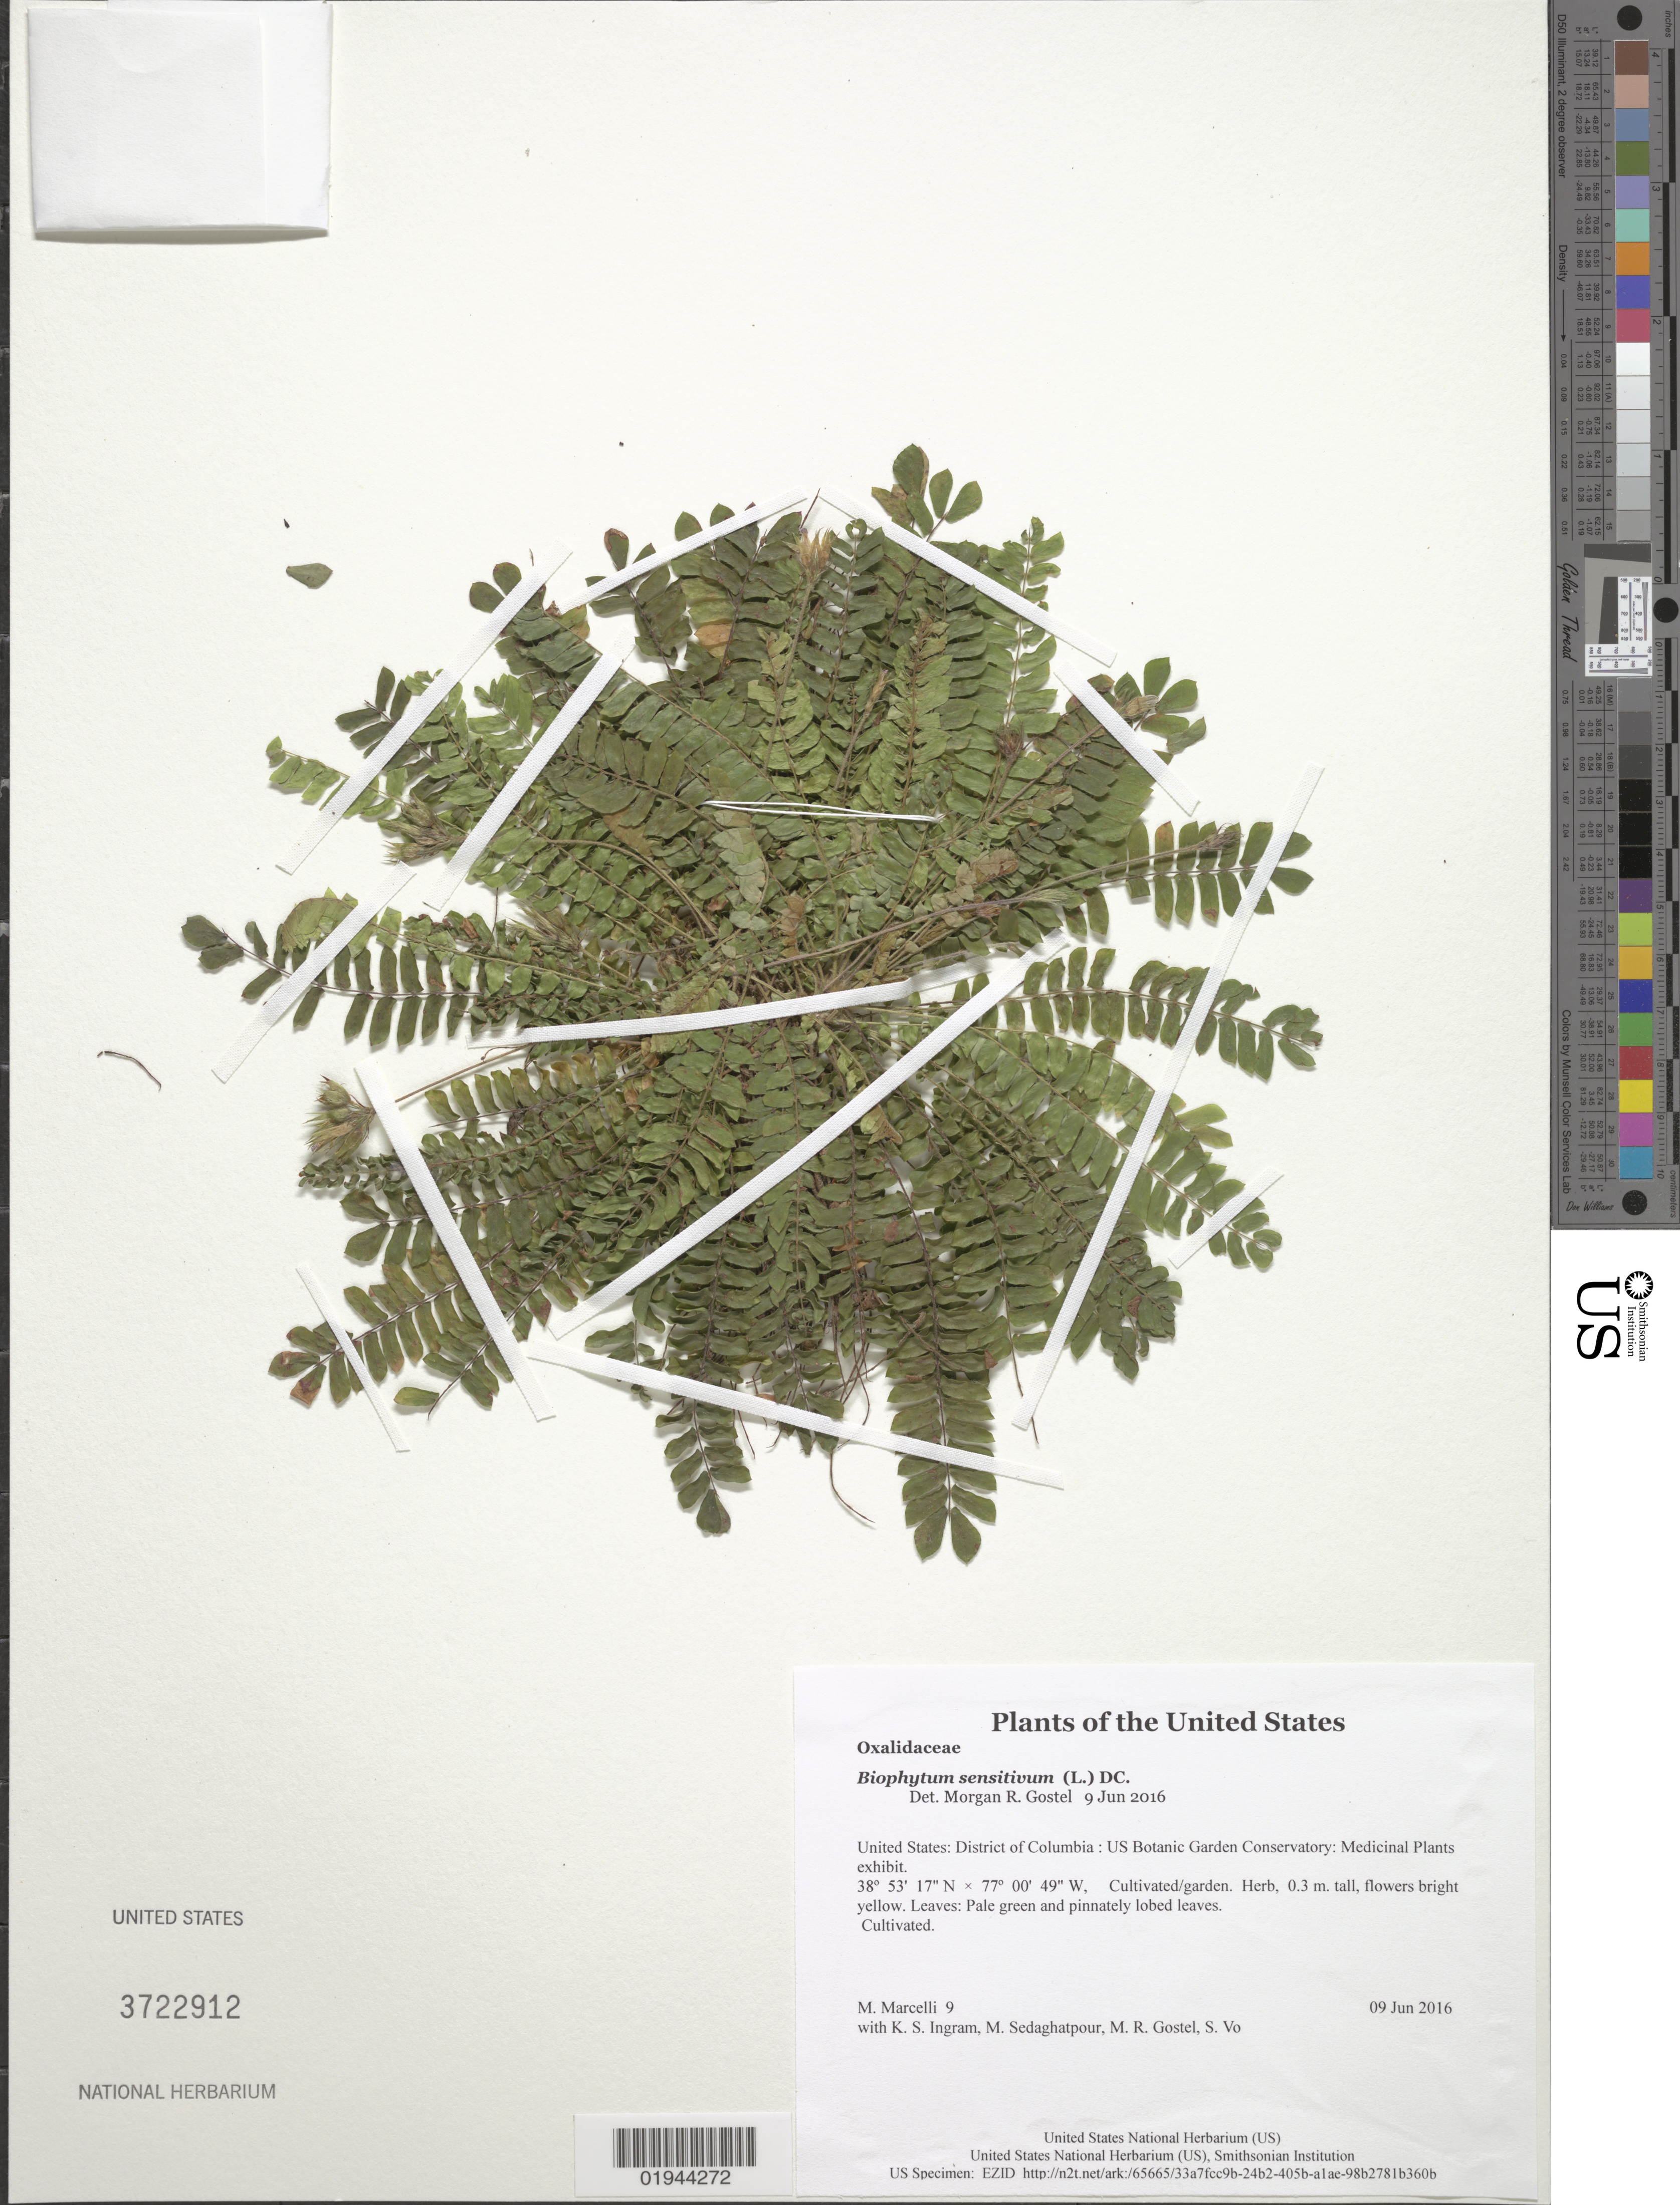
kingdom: Plantae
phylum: Tracheophyta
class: Magnoliopsida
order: Oxalidales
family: Oxalidaceae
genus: Biophytum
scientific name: Biophytum sensitivum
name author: (L.) DC.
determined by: Gostel, Morgan R., (BRIT), Botanical Research Institute of Texas (UNITED STATES)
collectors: M. Marcelli, K. S. Ingram, M. Sedaghatpour, M. R. Gostel & S. Vo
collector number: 9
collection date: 2016-06-09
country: United States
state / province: District of Columbia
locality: US Botanic Garden Conservatory: Medicinal Plants exhibit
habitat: Cultivated/garden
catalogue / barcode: US 3722912